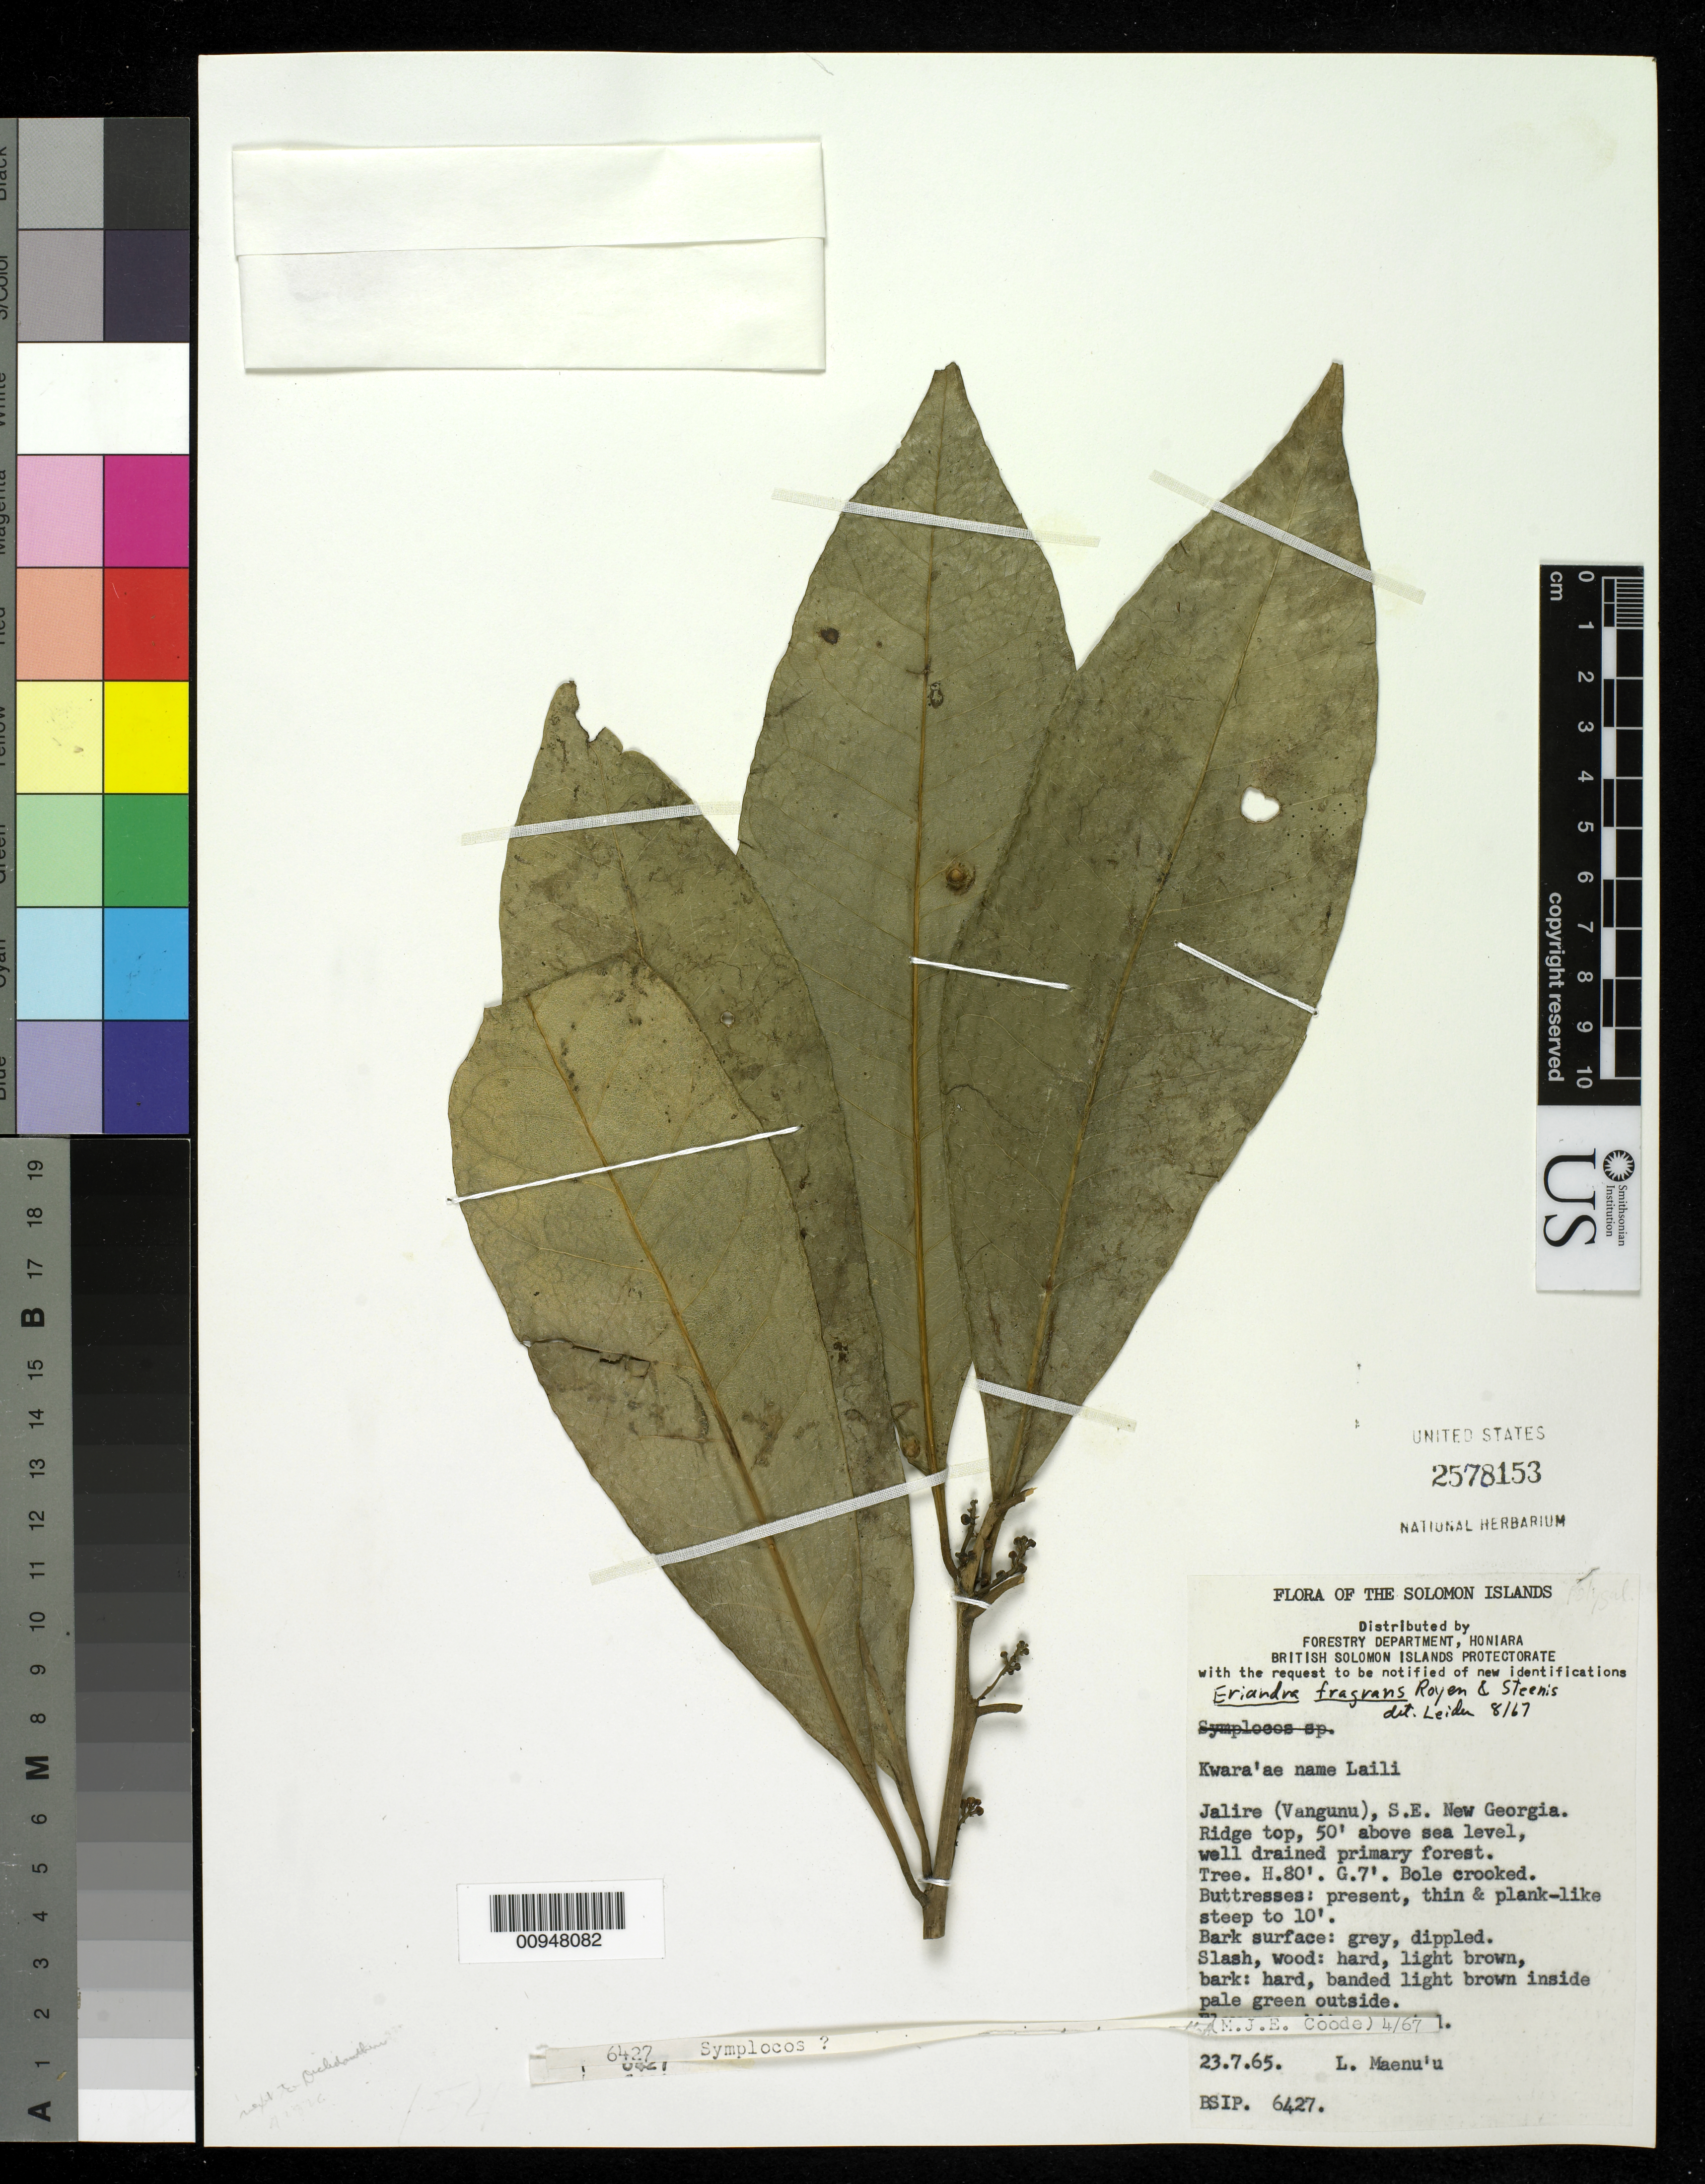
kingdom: Plantae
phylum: Tracheophyta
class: Magnoliopsida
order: Fabales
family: Polygalaceae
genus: Eriandra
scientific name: Eriandra sp.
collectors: L. Maenu'u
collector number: BSIP 6427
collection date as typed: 23 Jul 1965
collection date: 1965-07-23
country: Solomon Islands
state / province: Western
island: Vangunu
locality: Jalire (Vangunu), SE New Georgia.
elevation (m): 50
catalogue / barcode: US 2578153